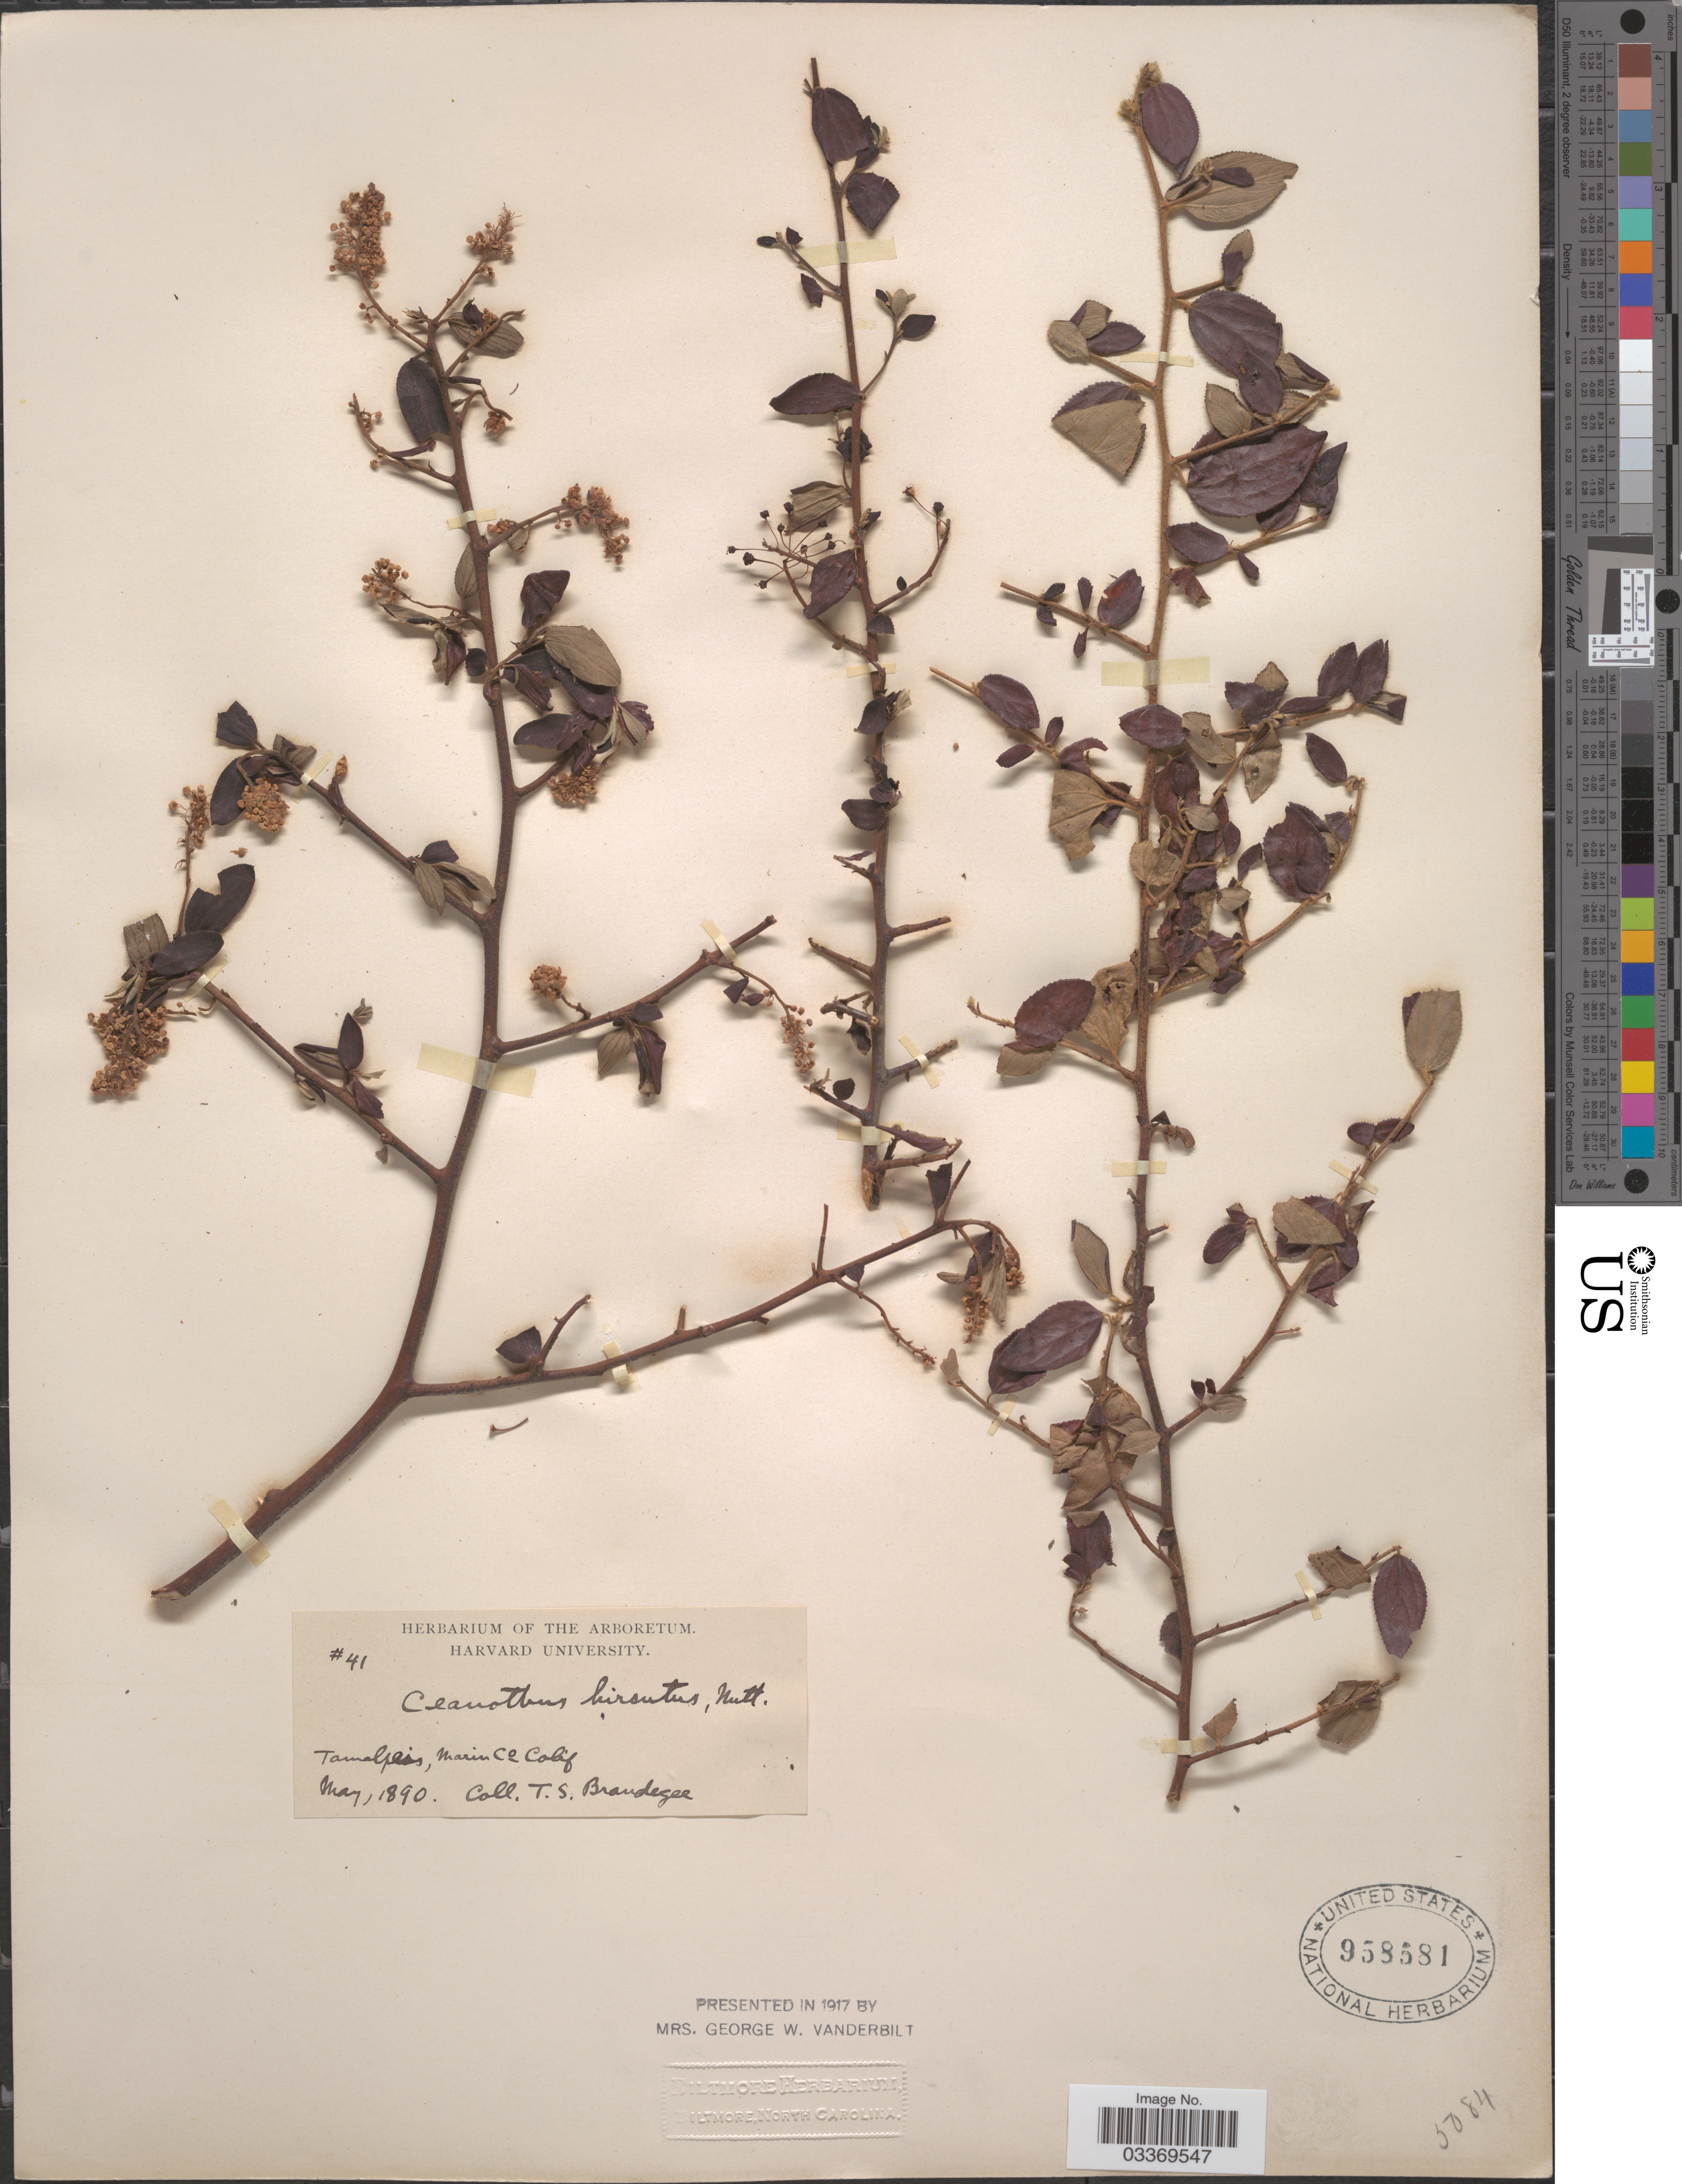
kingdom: Plantae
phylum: Tracheophyta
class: Magnoliopsida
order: Rosales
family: Rhamnaceae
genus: Ceanothus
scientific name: Ceanothus hirsutus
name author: Nutt.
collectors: T. S. Brandegee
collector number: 41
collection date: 1890-05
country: United States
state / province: California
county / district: Marin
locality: Tamalpais, Marin Co.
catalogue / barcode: US 958581